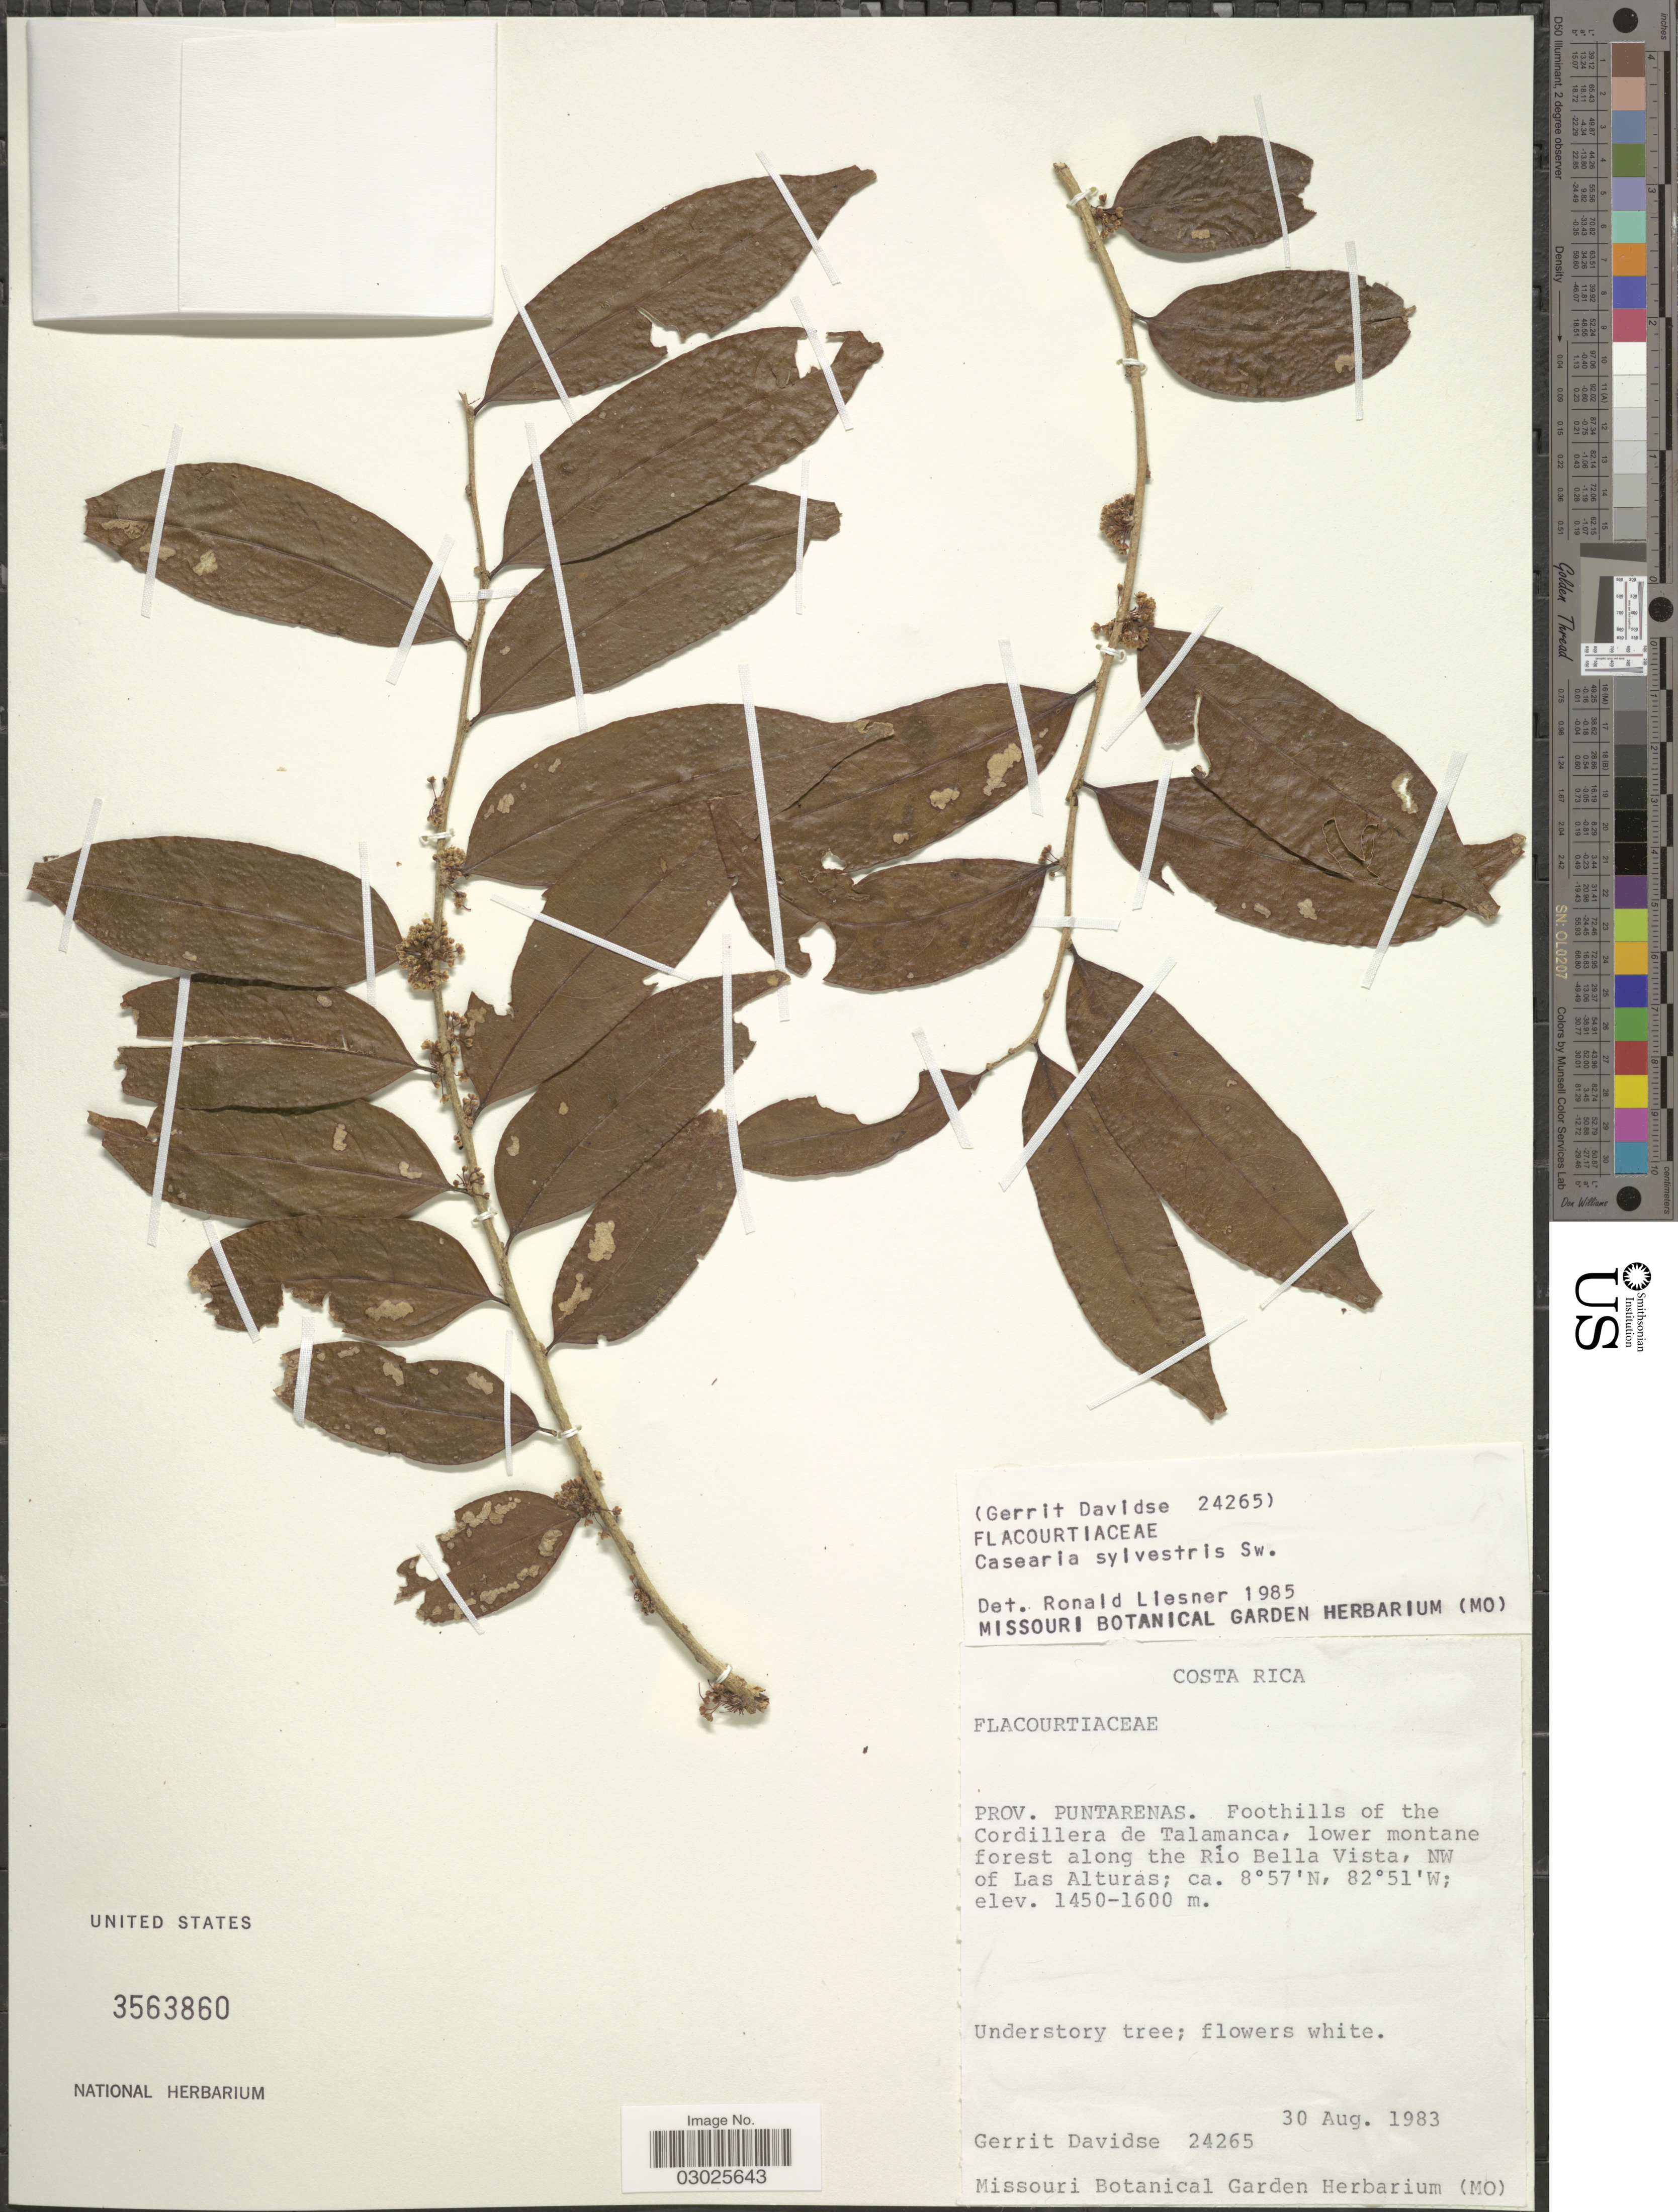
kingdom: Plantae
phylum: Tracheophyta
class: Magnoliopsida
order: Malpighiales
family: Salicaceae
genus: Casearia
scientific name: Casearia sylvestris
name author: Sw.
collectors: G. Davidse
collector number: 24265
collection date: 1983-08-30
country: Costa Rica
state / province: Puntarenas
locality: Foothills of the Cordillera de Talamanca, lower montane forest along the Río Bella Vista, NW of Las Alturas.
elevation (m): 1450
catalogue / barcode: US 3563860